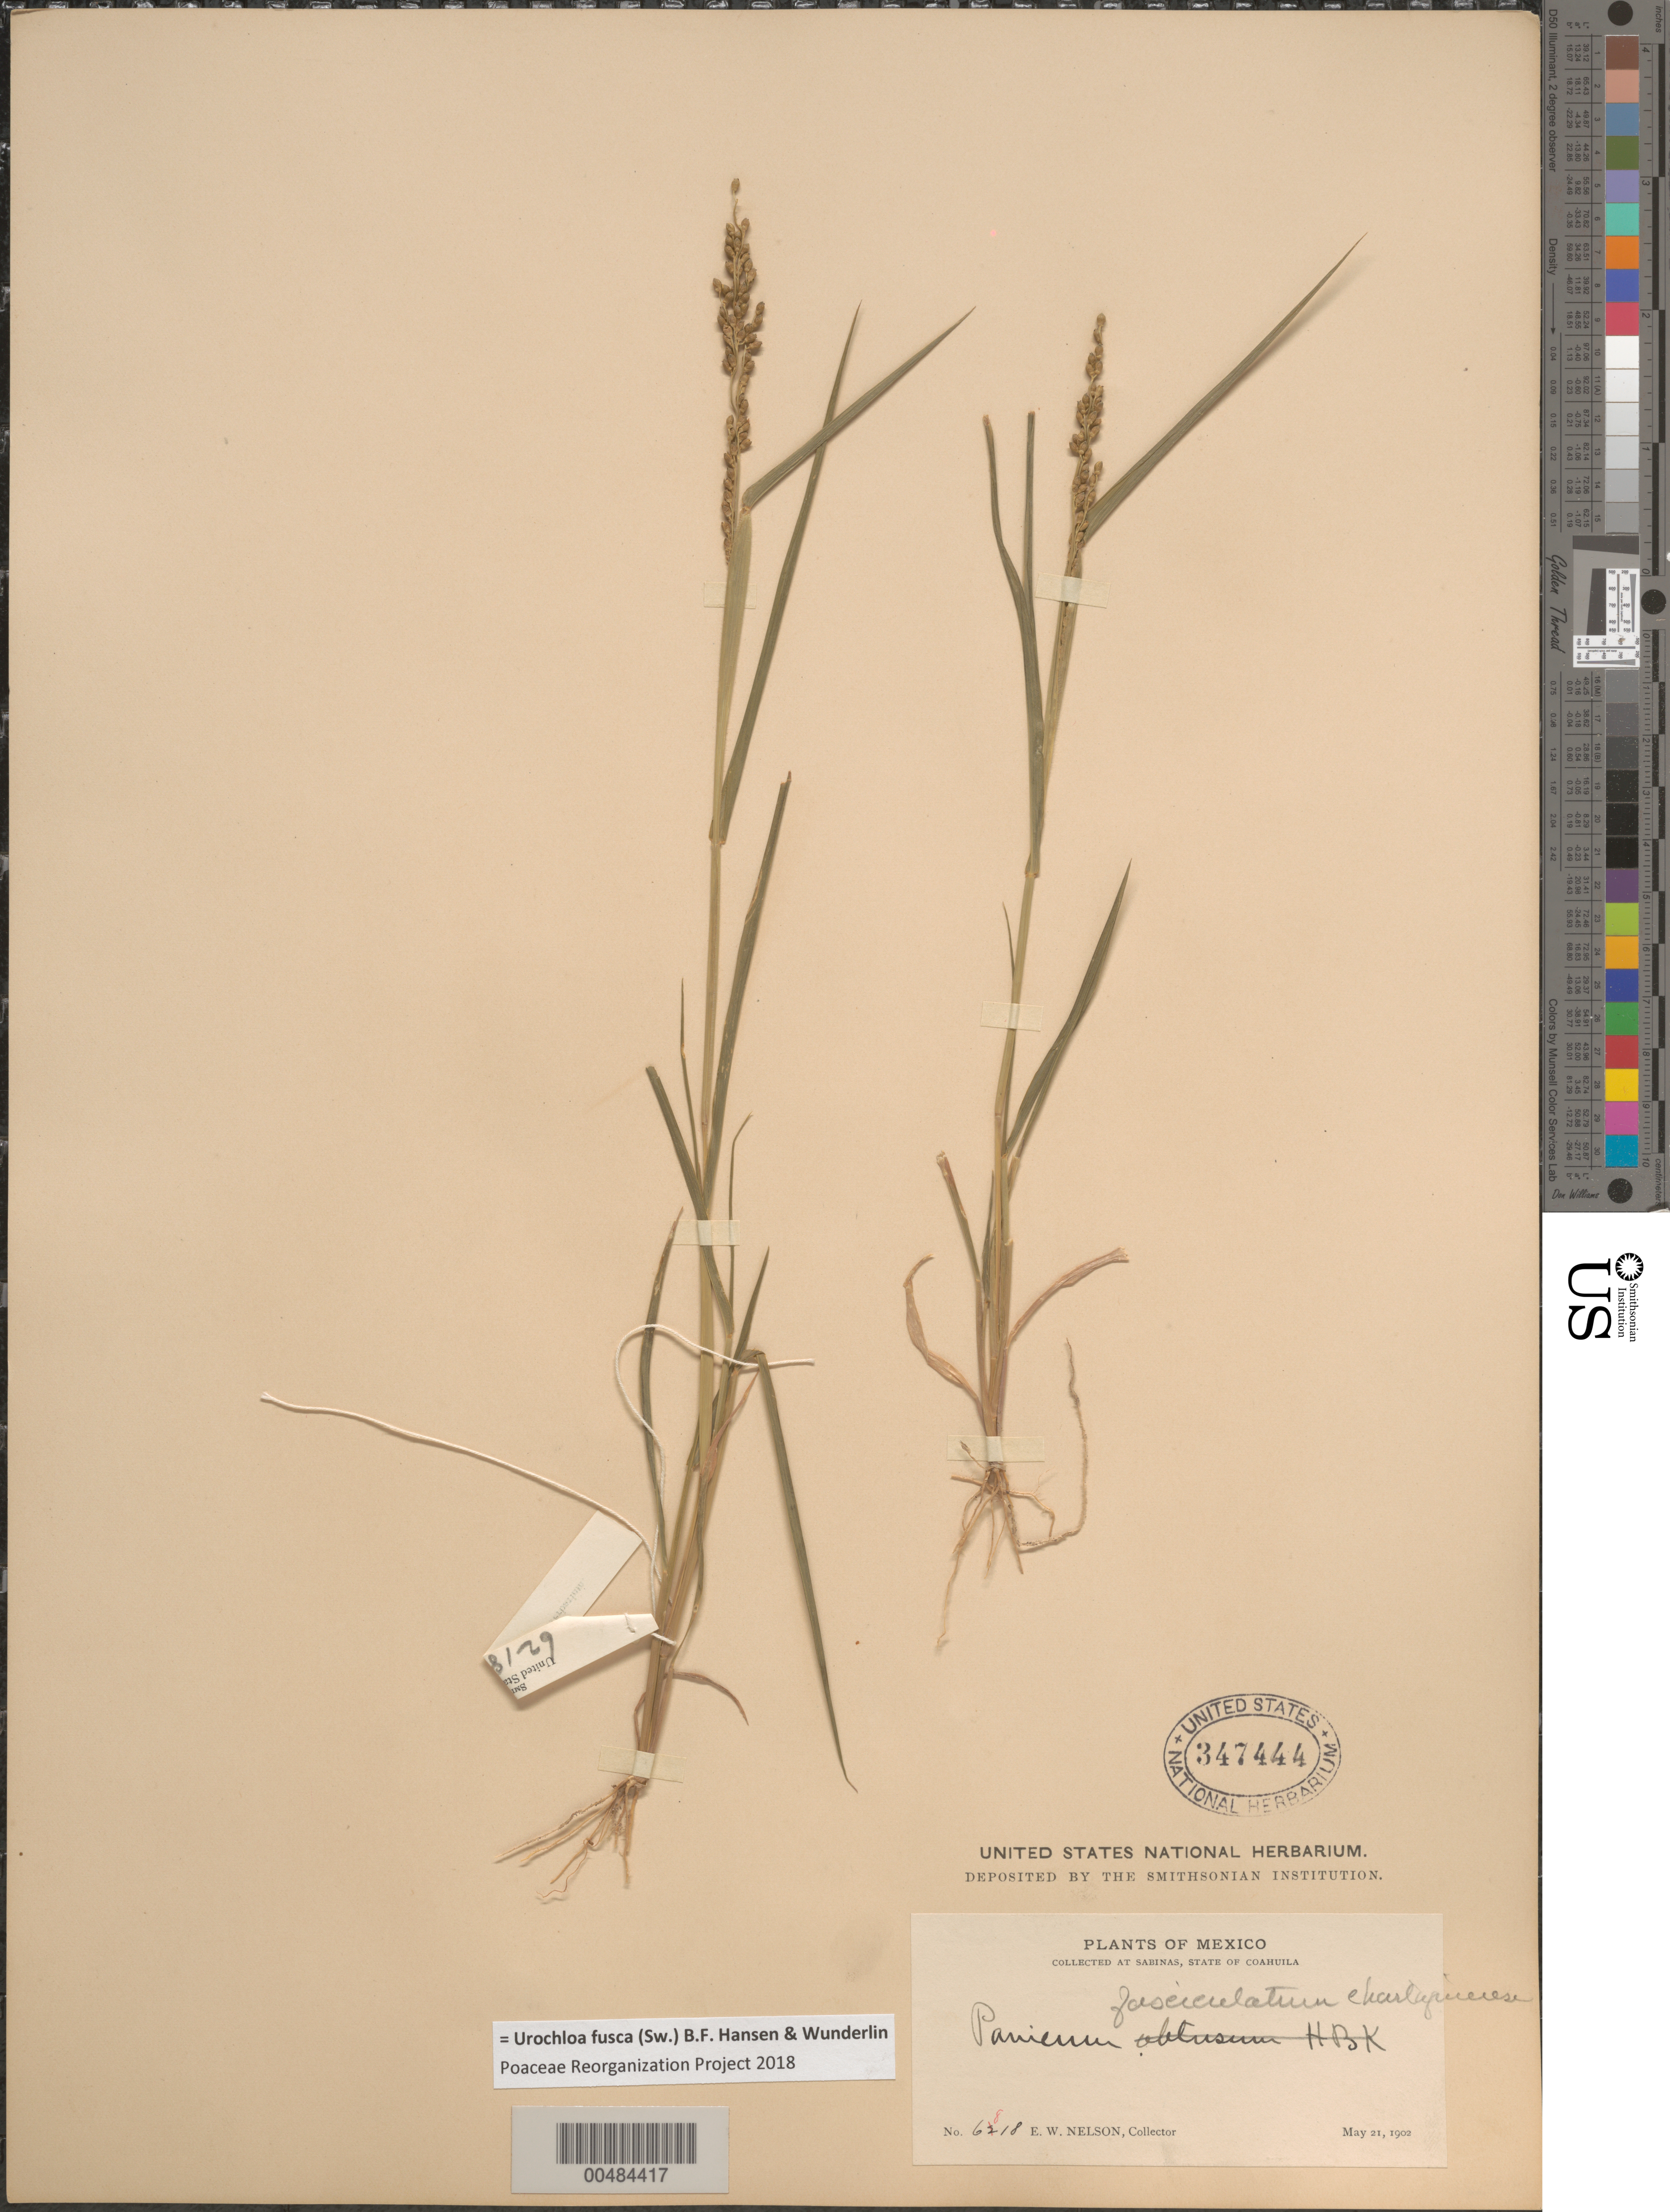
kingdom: Plantae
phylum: Tracheophyta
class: Liliopsida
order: Poales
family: Poaceae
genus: Brachiaria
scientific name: Brachiaria fasciculata var. reticulata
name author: (Torr.) Beetle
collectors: E. W. Nelson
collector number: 6818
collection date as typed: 21 May 1903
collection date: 1903-05-21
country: Mexico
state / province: Coahuila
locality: Sabinas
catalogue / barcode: US 347444